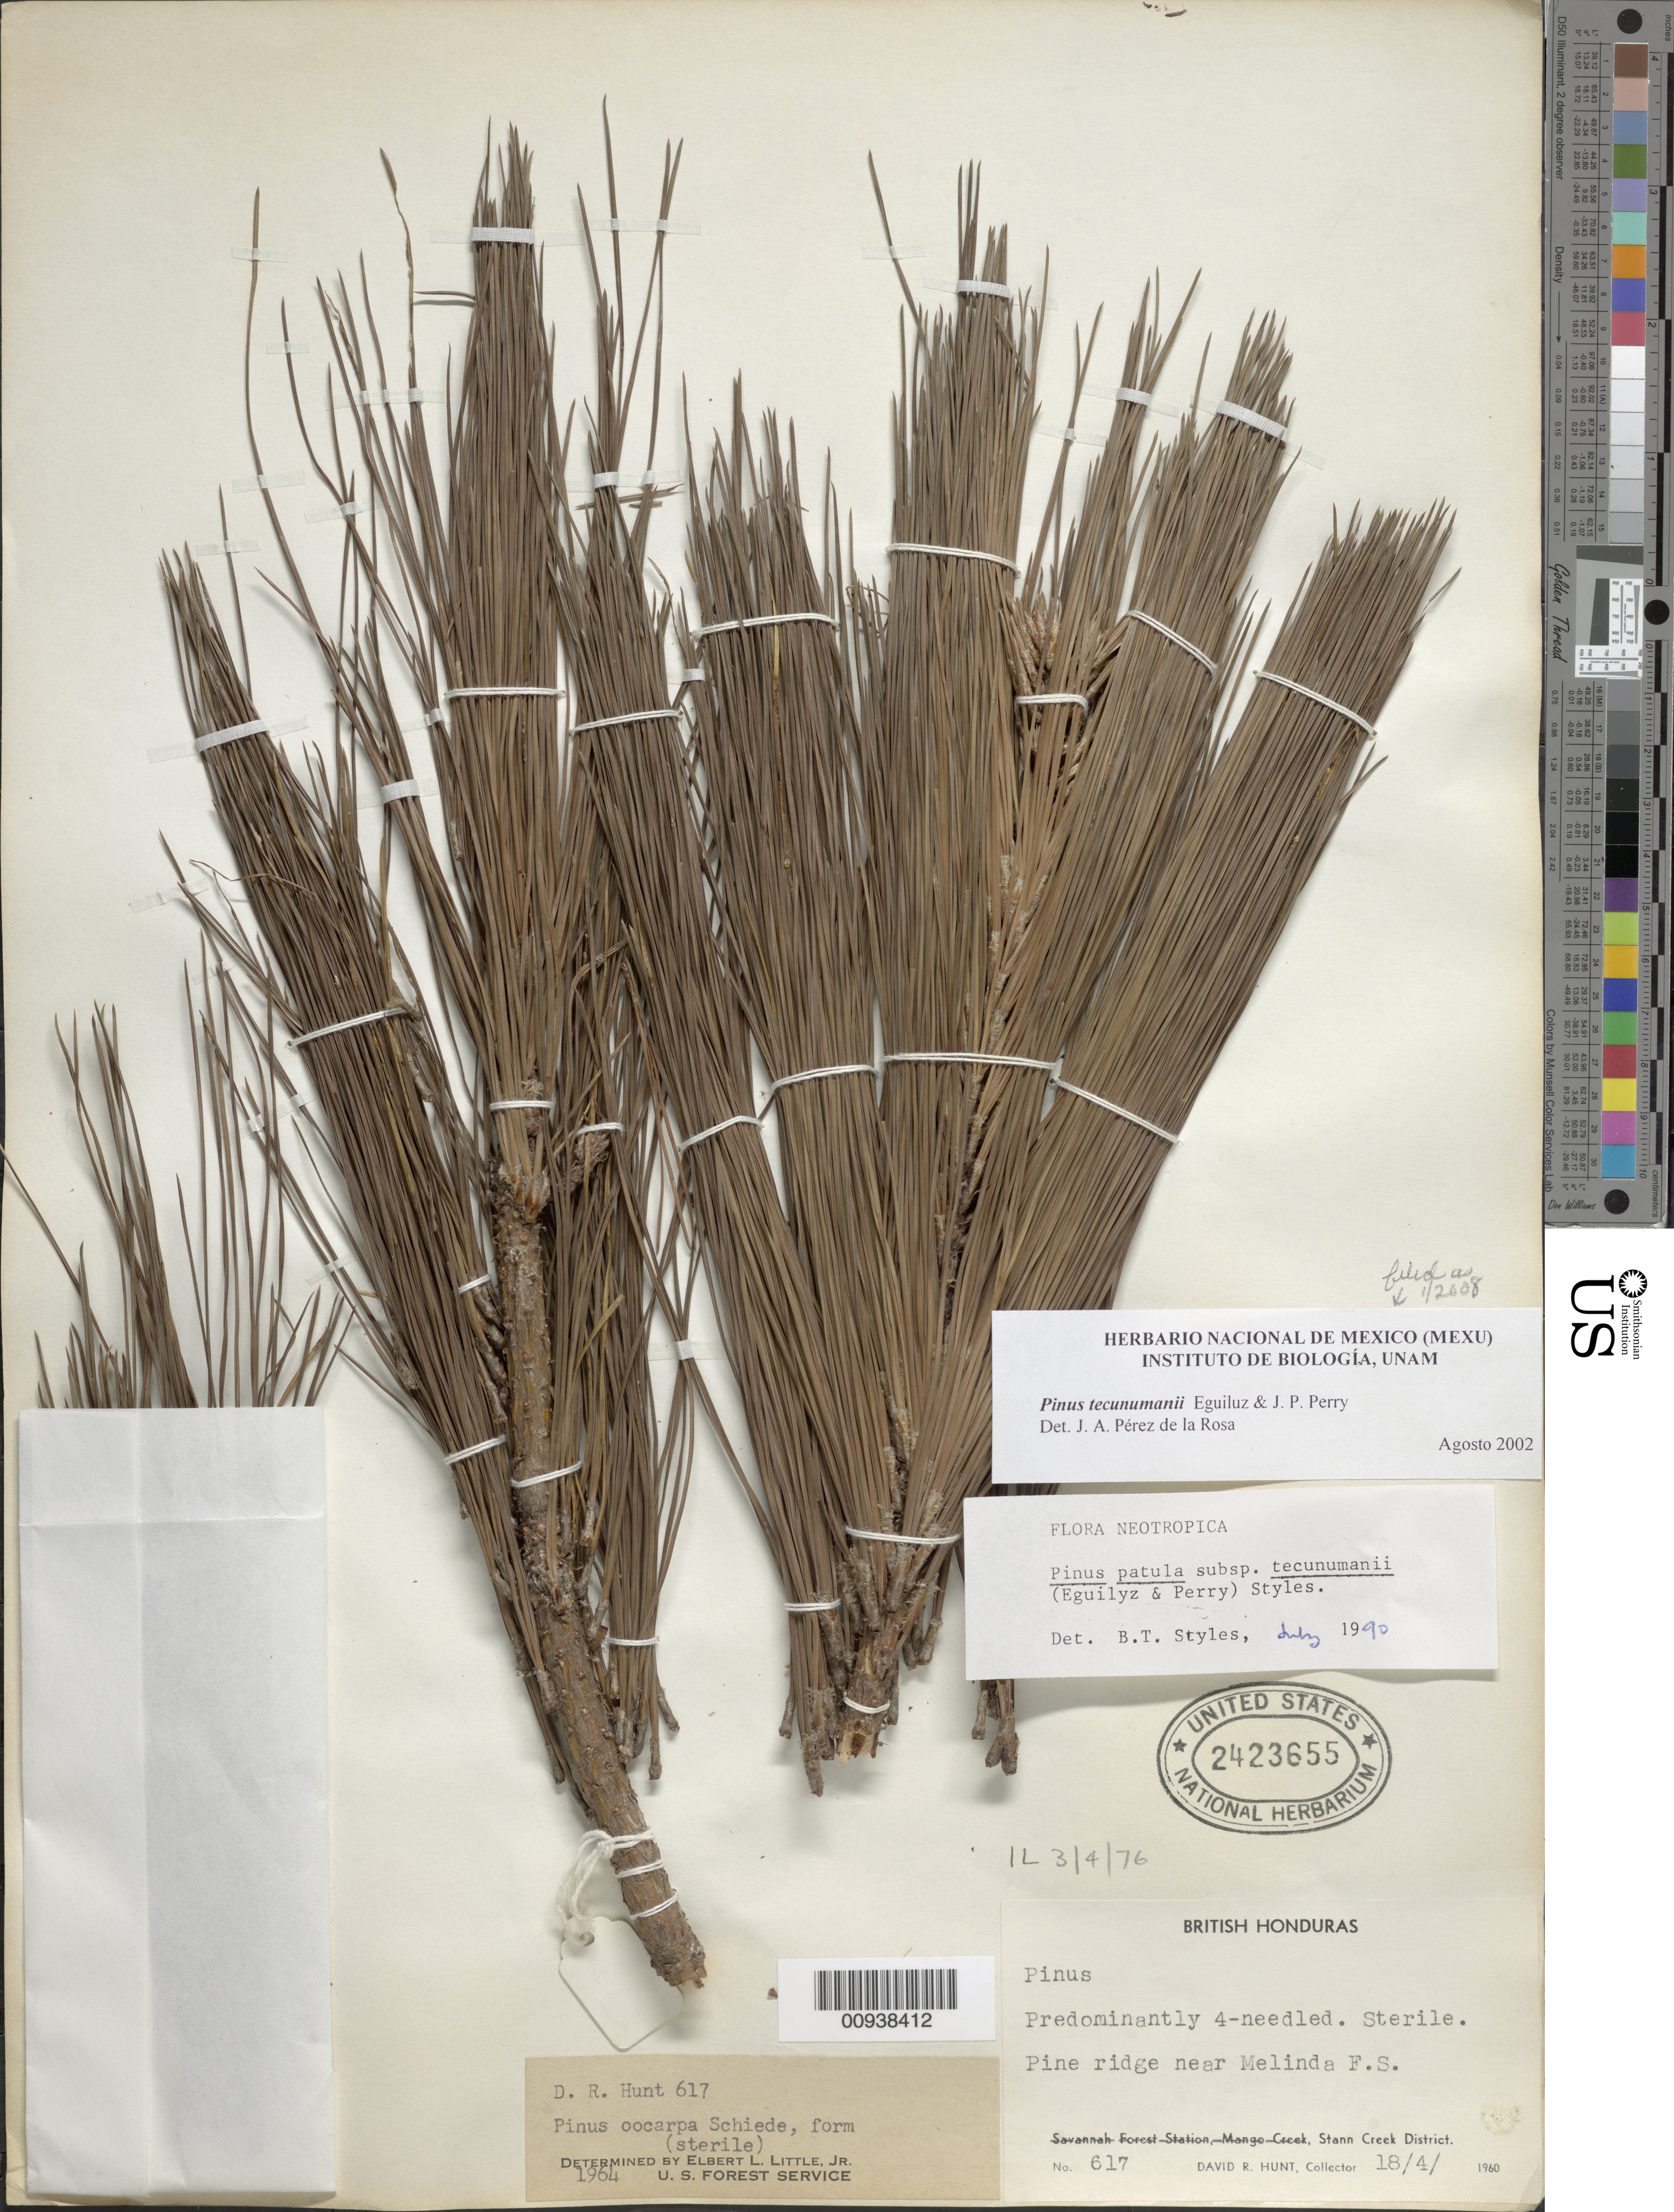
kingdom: Plantae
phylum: Tracheophyta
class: Pinopsida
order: Pinales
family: Pinaceae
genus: Pinus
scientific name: Pinus tecunumanii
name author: F. Schwerdtf. ex Eguiluz & J.P. Perry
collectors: D. R. Hunt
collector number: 617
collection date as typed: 18 Apr 1960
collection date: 1960-04-18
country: Belize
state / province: Stann Creek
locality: Near Melinda F.S. British Honduras.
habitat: Pine ridge.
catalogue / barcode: US 2423655